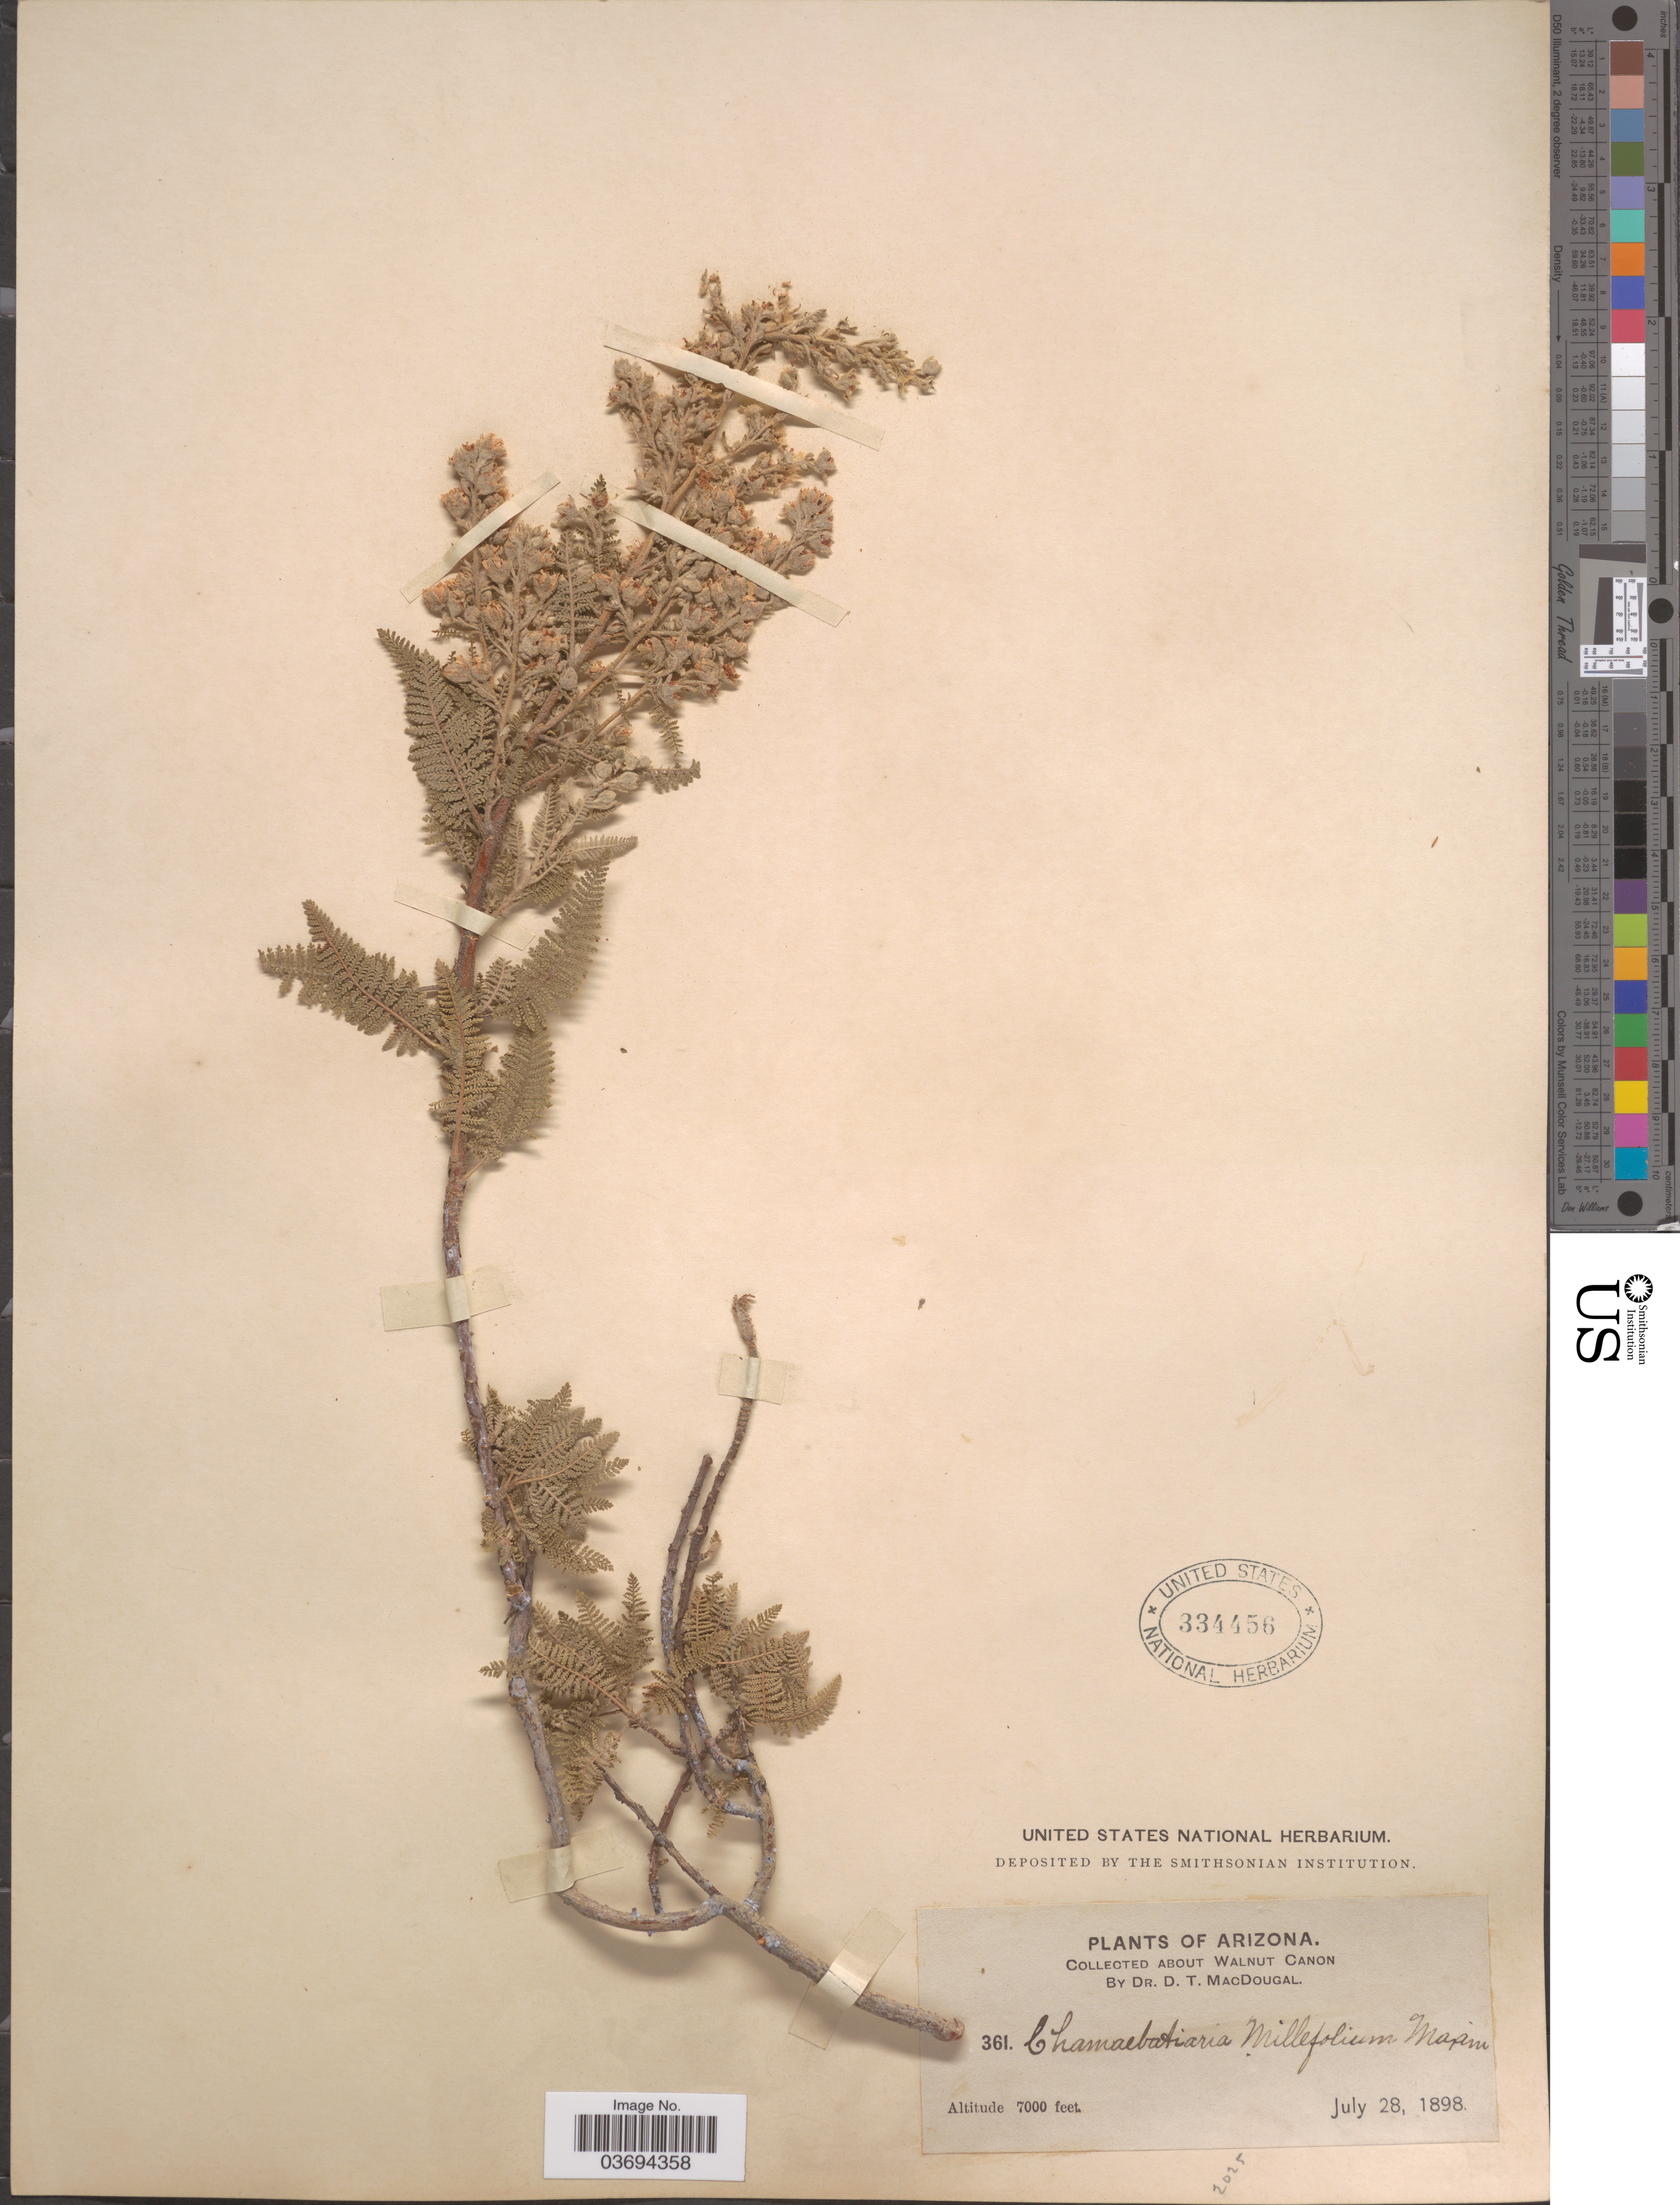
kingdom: Plantae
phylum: Tracheophyta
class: Magnoliopsida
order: Rosales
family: Rosaceae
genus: Chamaebatiaria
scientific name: Chamaebatiaria millefolium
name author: (Torr.) Maxim.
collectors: D. T. MacDougal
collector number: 361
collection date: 1898-07-28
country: United States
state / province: Arizona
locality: About Walnut Canon.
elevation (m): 2134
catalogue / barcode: US 334456